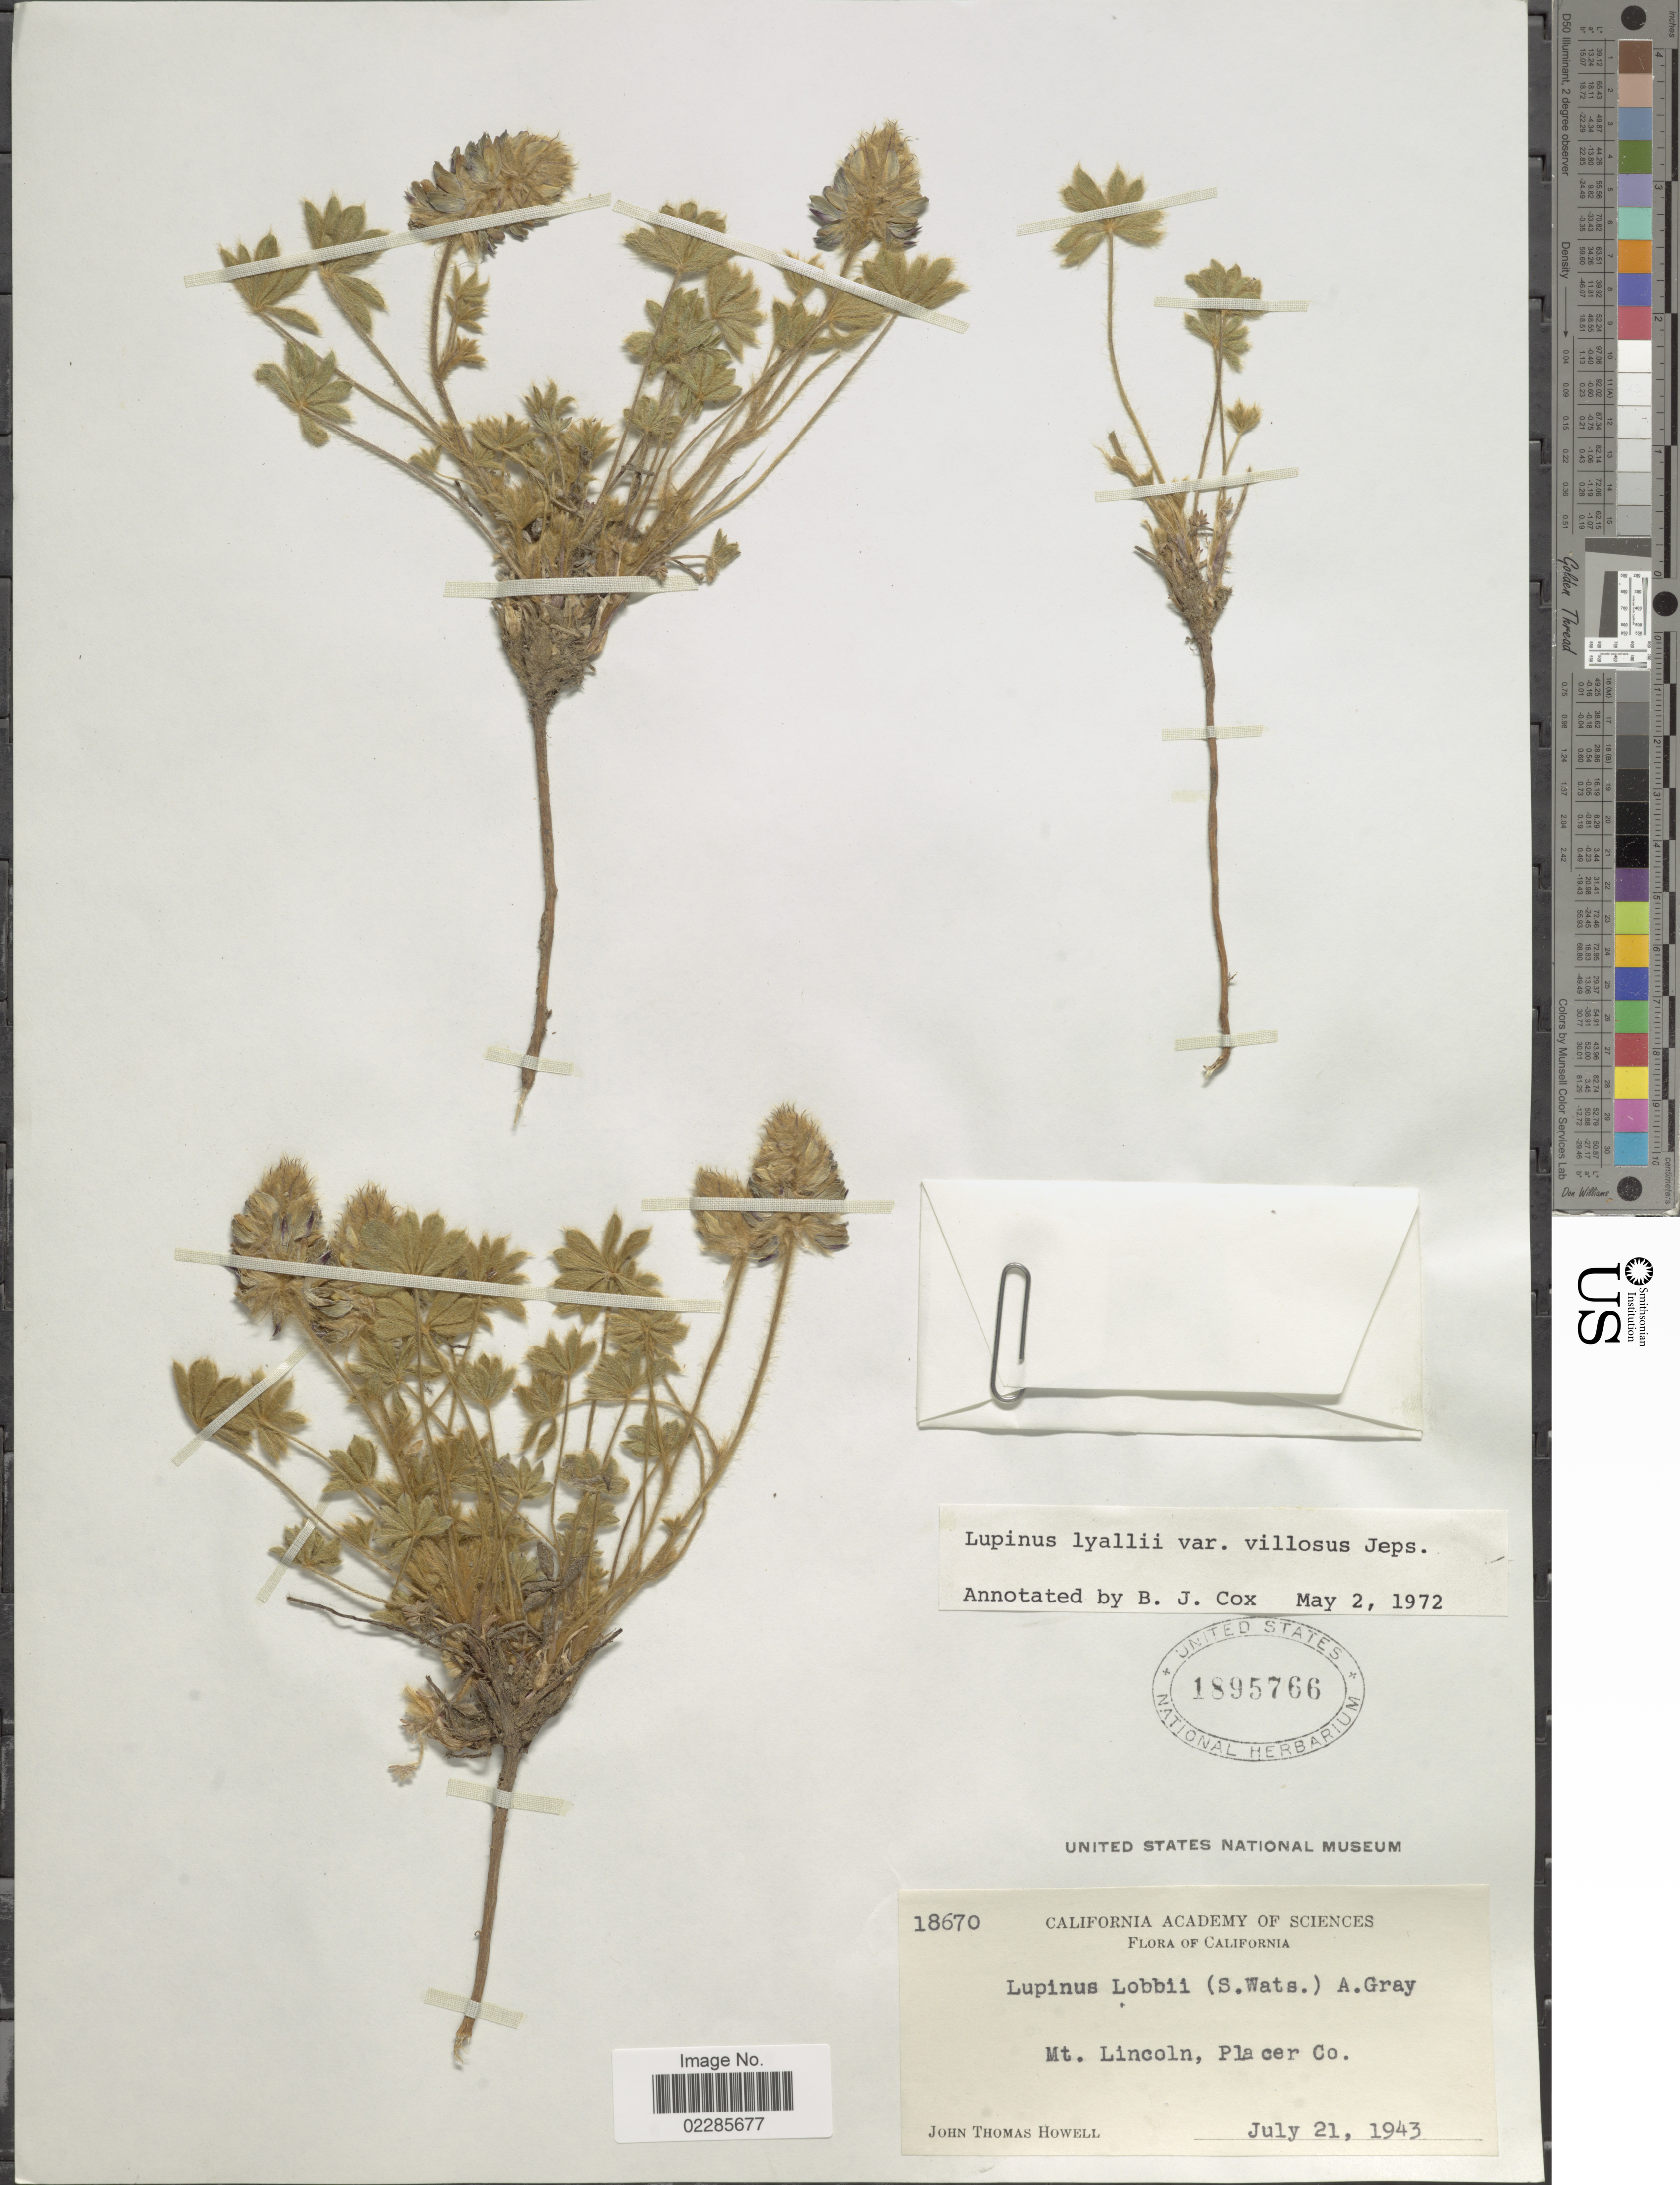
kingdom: Plantae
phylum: Tracheophyta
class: Magnoliopsida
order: Fabales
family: Fabaceae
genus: Lupinus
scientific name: Lupinus lyallii var. villosus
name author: Jeps.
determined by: Cox, B. J.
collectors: J. T. Howell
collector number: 18670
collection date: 1943-07-21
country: United States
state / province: California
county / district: Placer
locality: Mt Lincoln, Placer Co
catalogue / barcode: US 1895766